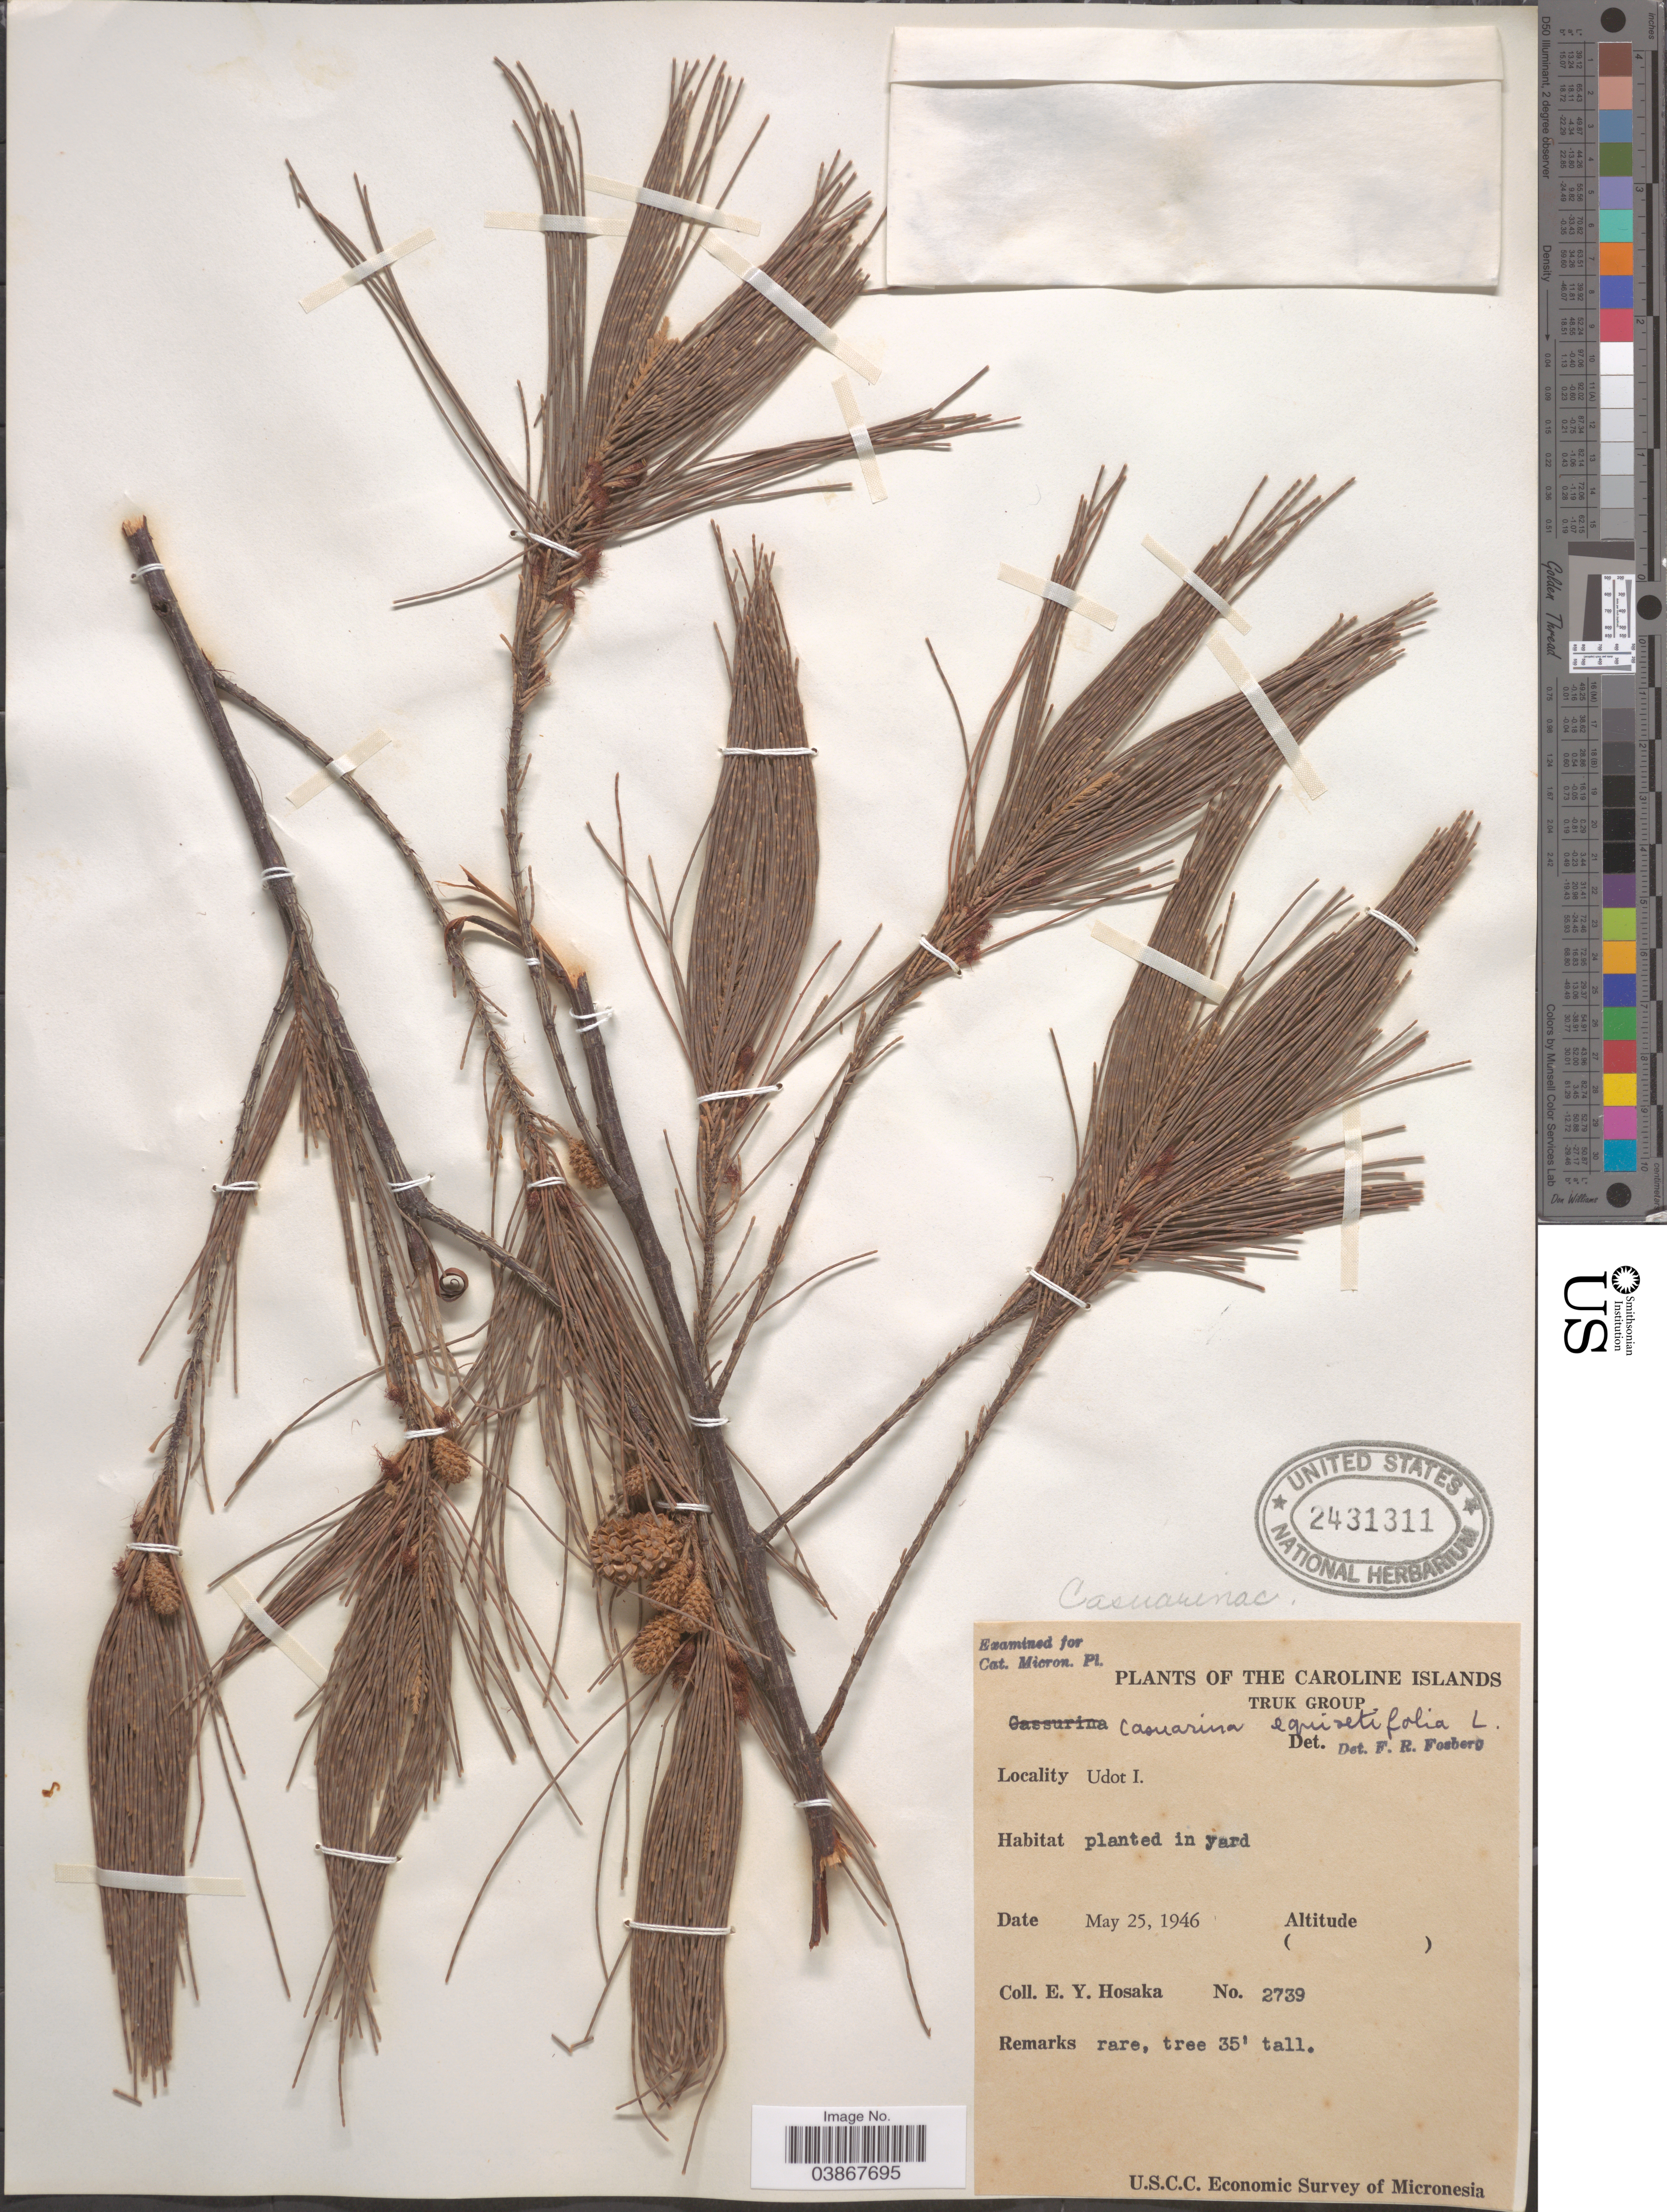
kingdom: Plantae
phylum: Tracheophyta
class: Magnoliopsida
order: Fagales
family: Casuarinaceae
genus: Casuarina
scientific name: Casuarina equisetifolia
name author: L.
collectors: E. Y. Hosaka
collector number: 2739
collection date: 1946-05-25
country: Micronesia, Federated States of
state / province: Truk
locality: Caroline Islands. Truk Group. Udot I. Planted in yard.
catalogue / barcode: US 2431311